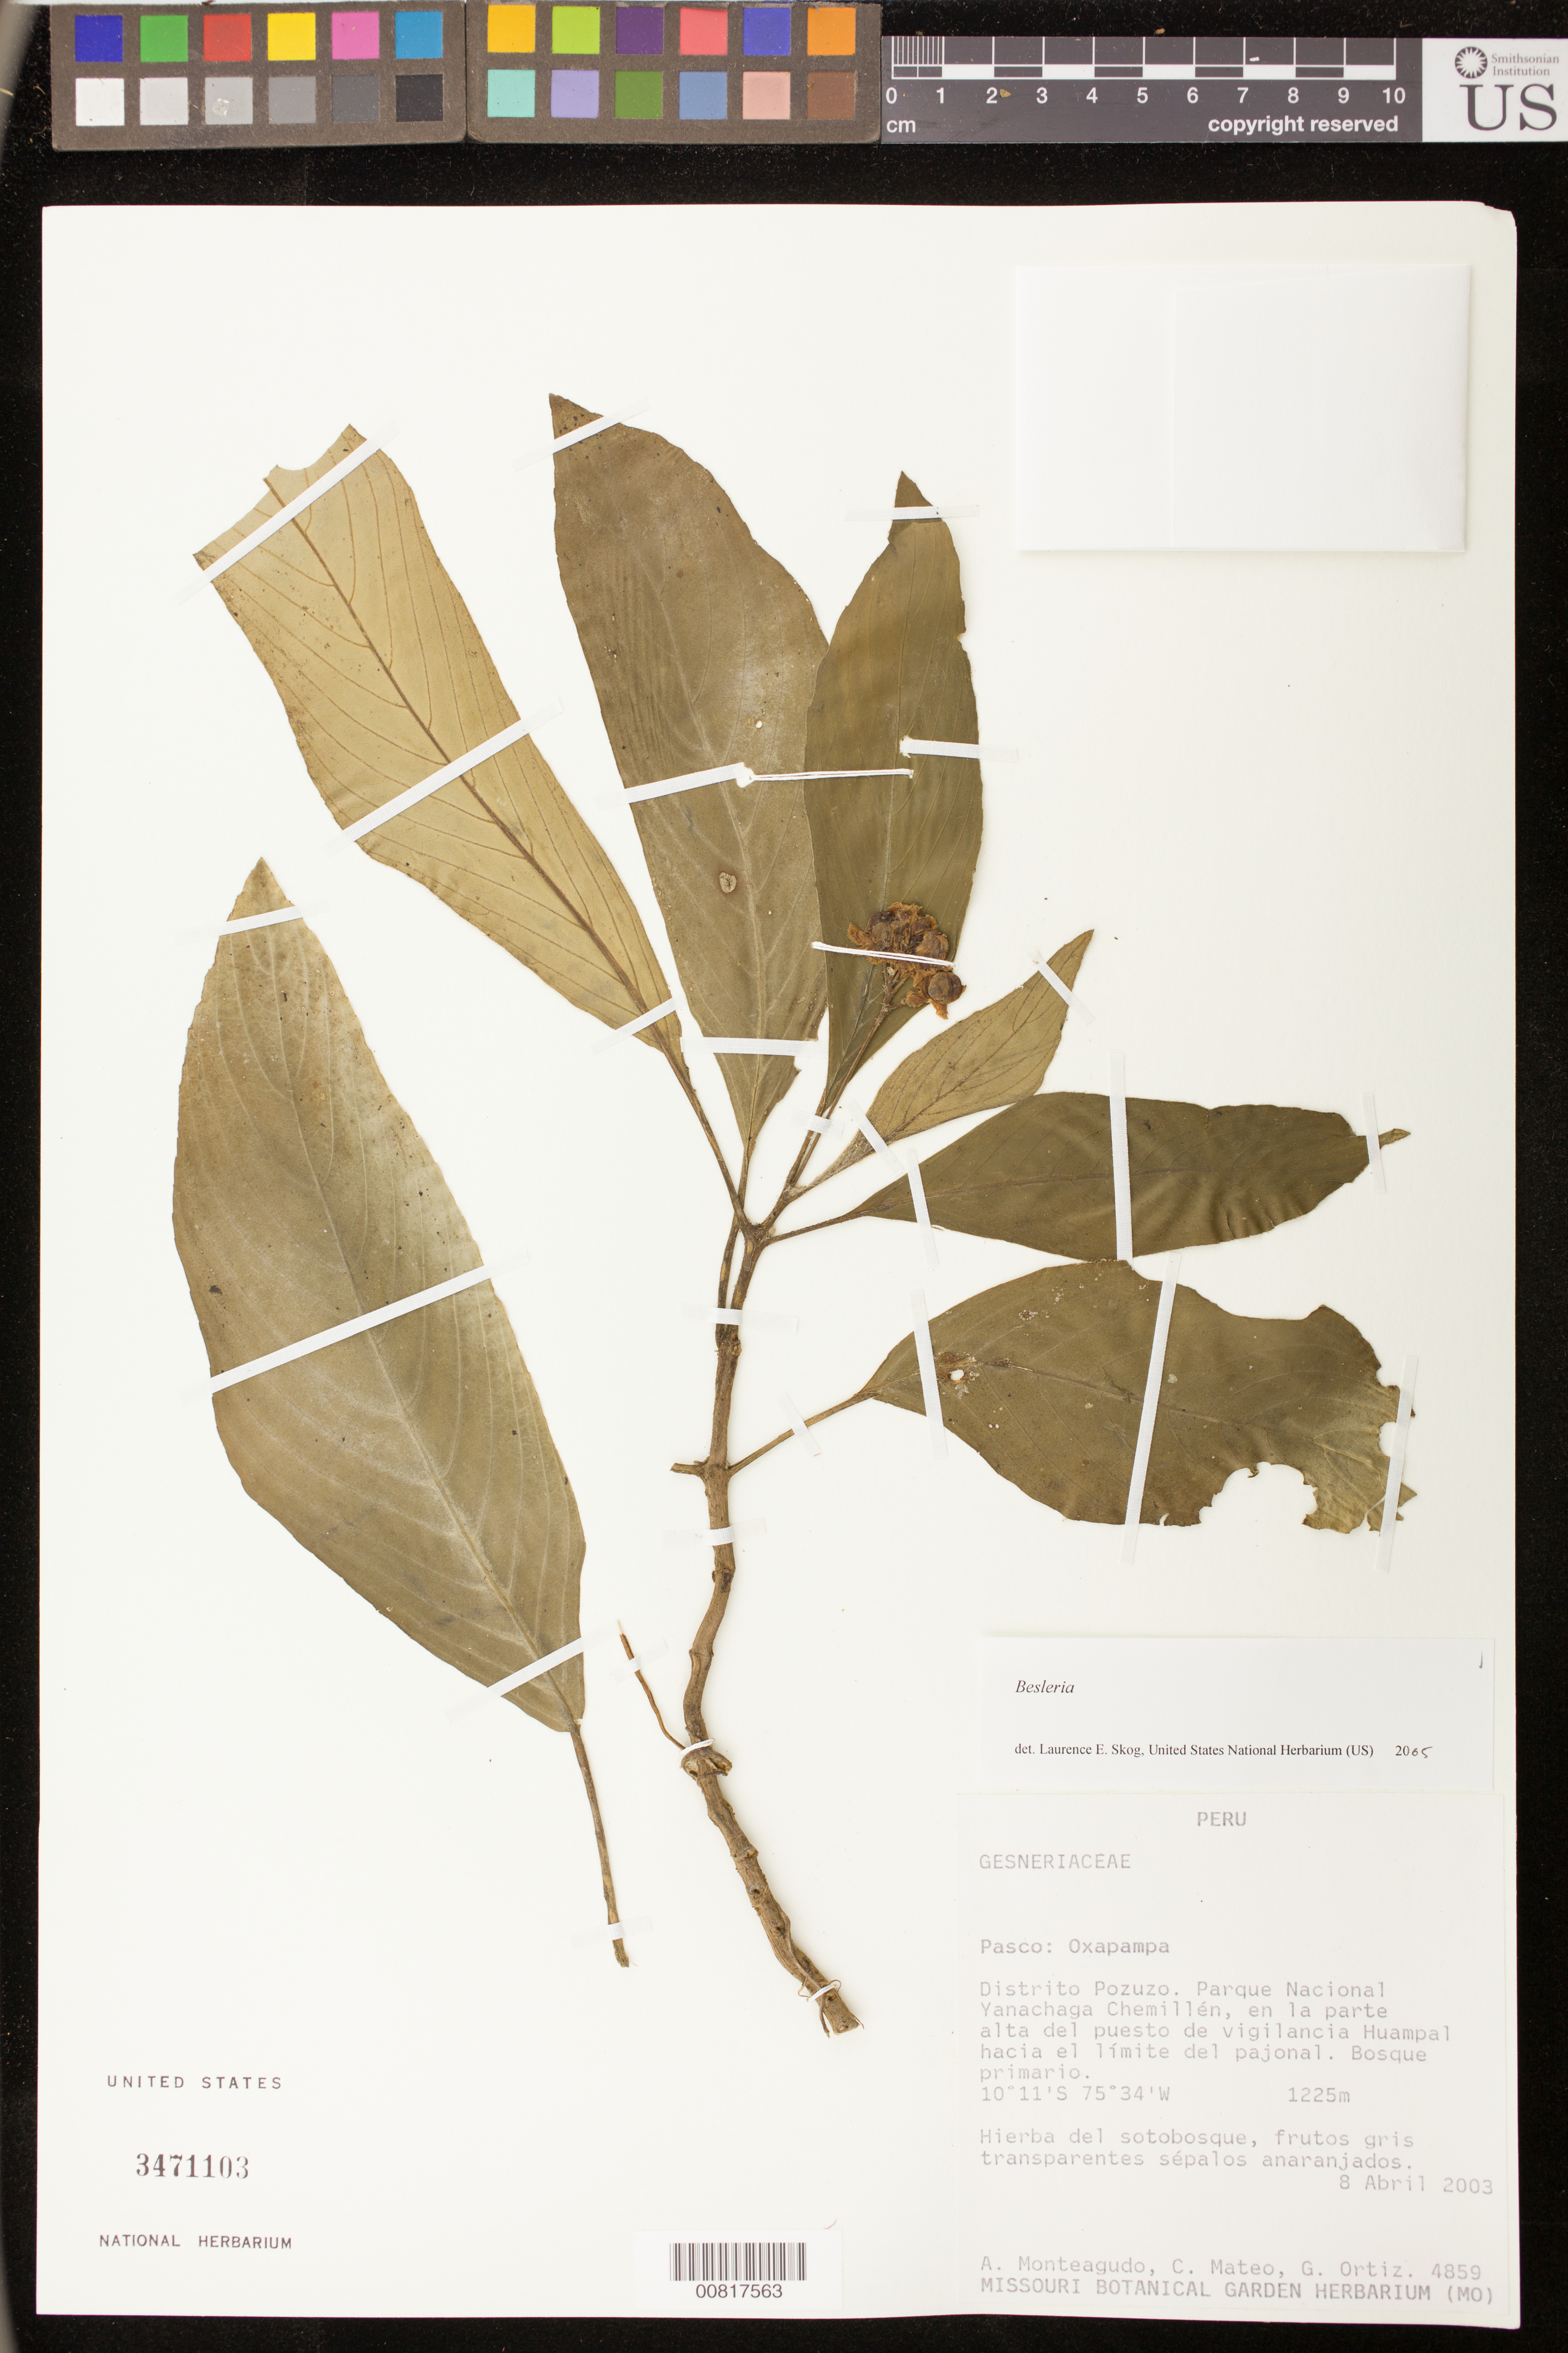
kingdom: Plantae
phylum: Tracheophyta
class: Magnoliopsida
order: Lamiales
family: Gesneriaceae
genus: Besleria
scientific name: Besleria sp.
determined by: Skog, Laurence E.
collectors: A. Monteagudo, C. Mateo & G. Ortiz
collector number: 4859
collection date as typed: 08 Apr 2003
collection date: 2003-04-08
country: Peru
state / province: Pasco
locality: Pasco: Oxapampa. Distrito Pozuzo. Parque Nacional Yanachaga Chemillén, en la parte alta del puesto de vigilancia Huampal hacia el límite del pajonal.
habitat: Bosque primario.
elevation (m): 1225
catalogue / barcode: US 3471103